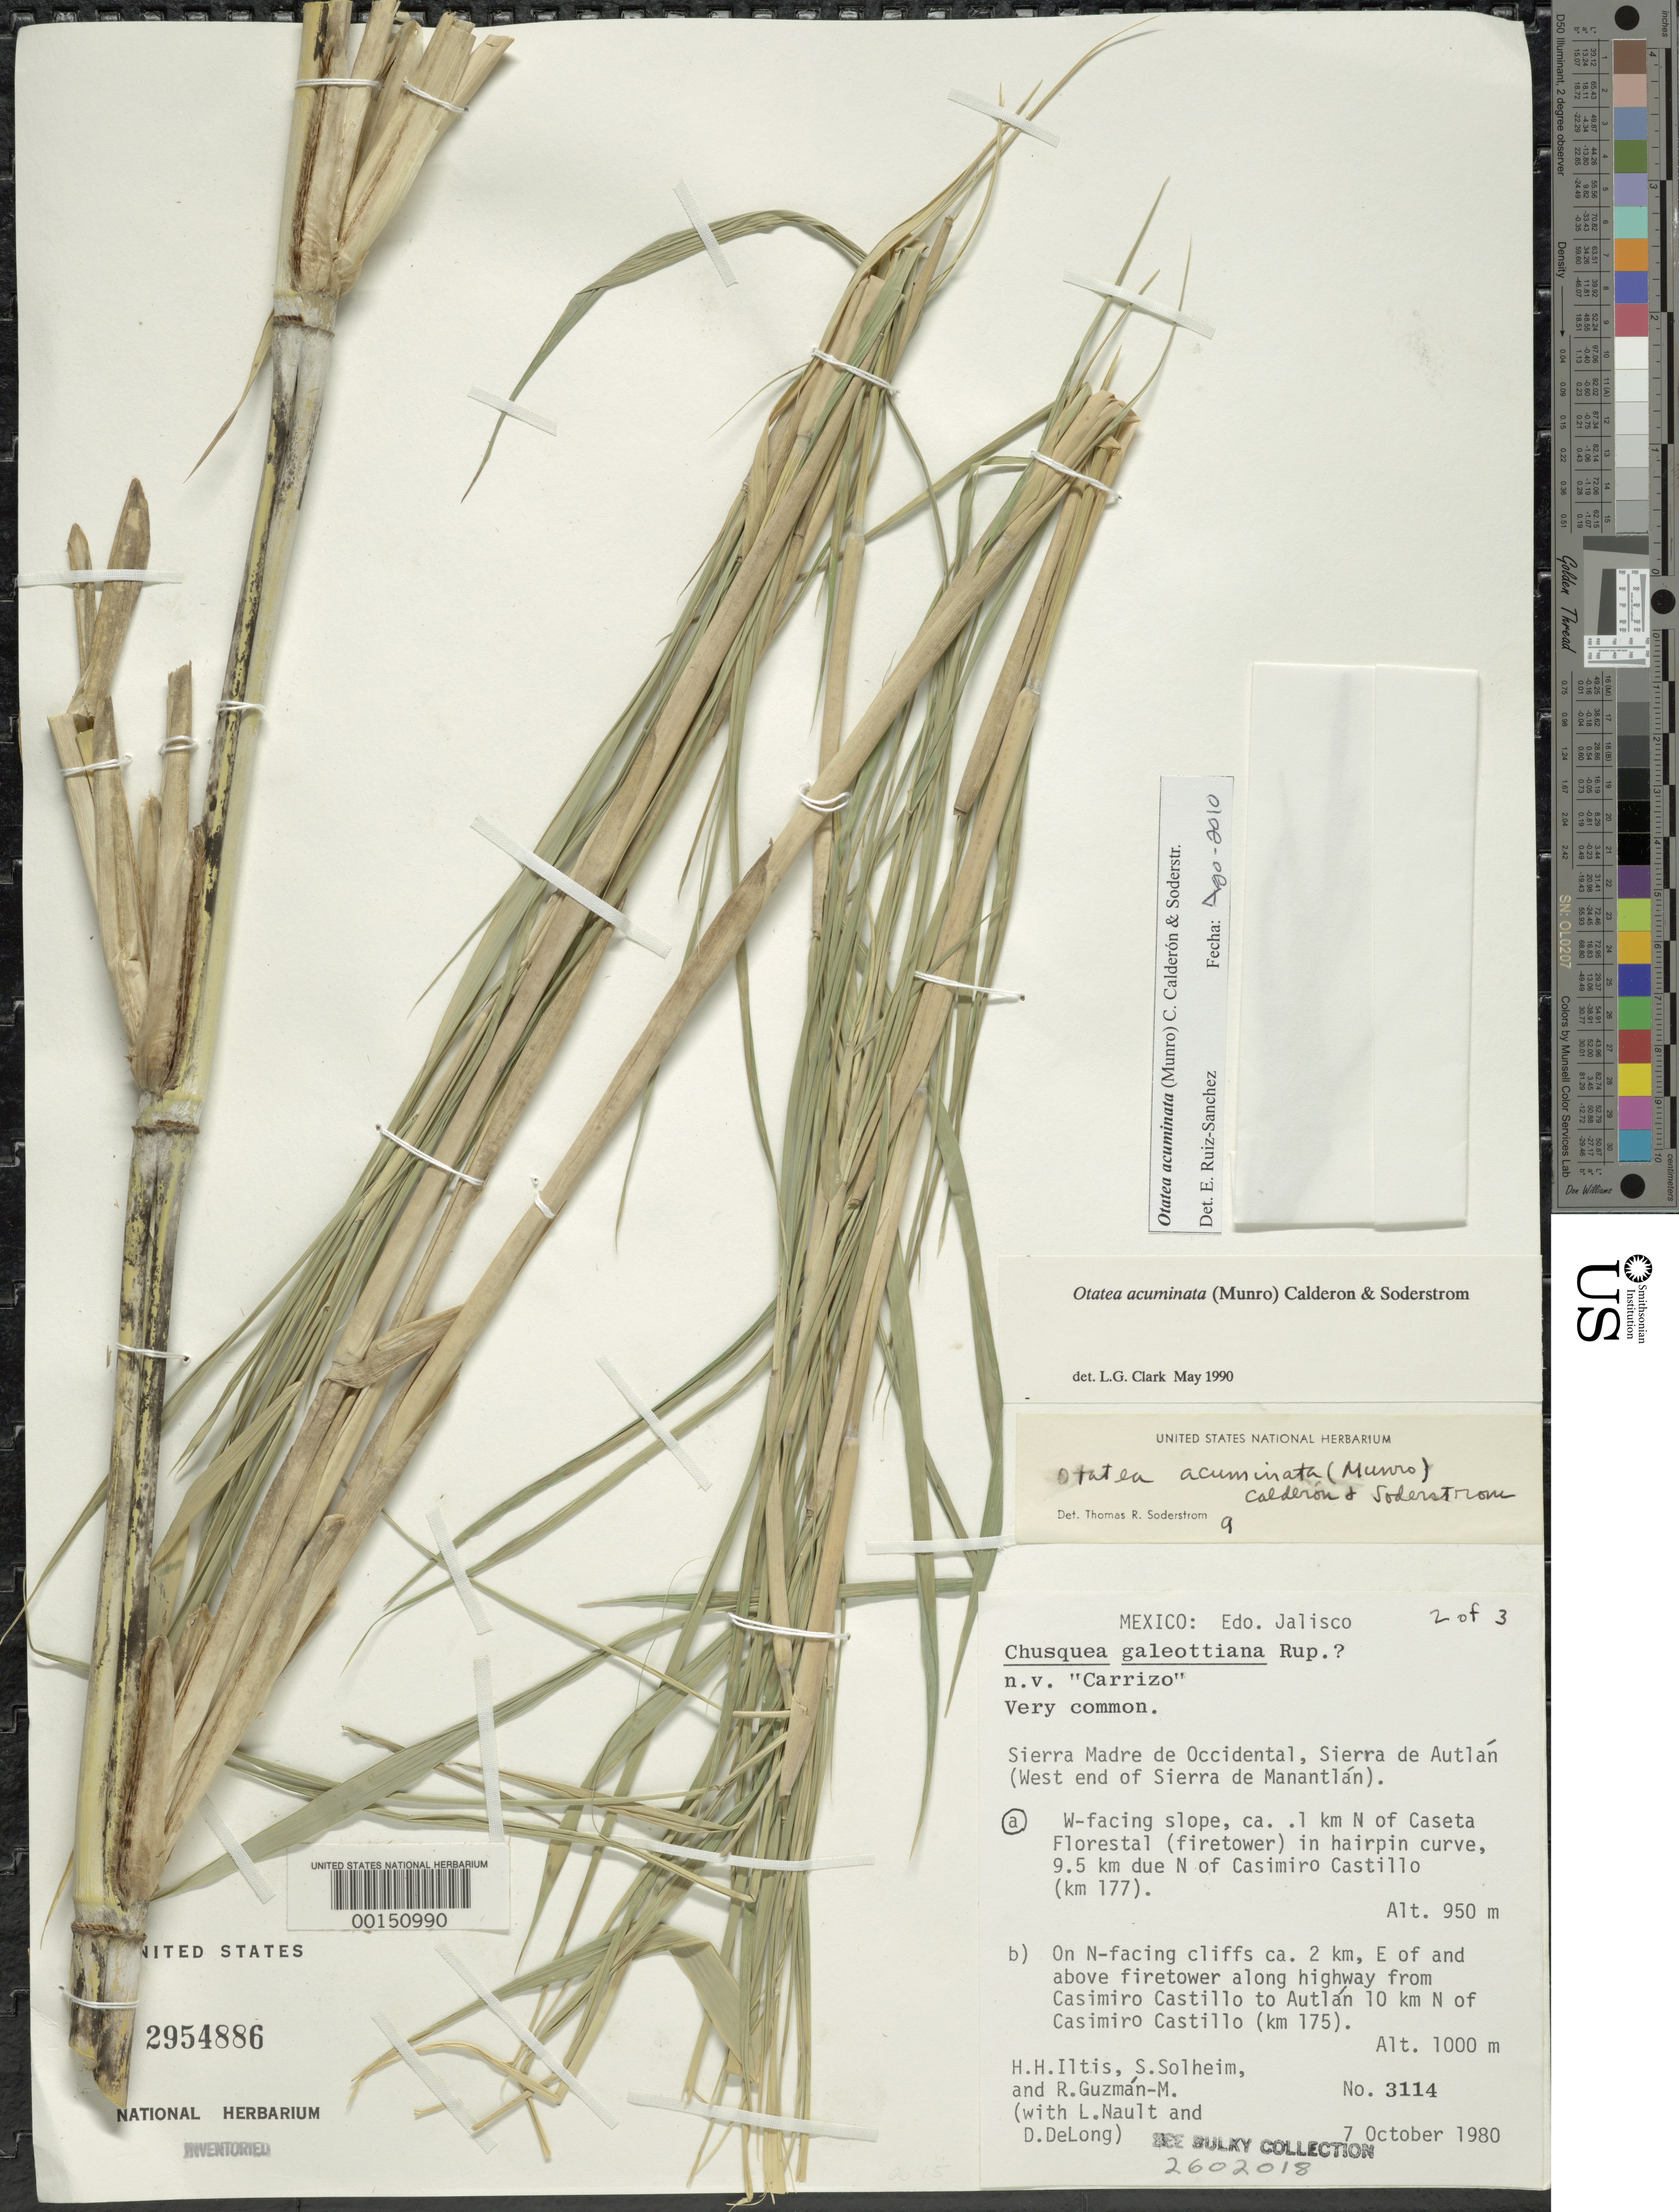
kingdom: Plantae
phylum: Tracheophyta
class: Liliopsida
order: Poales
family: Poaceae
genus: Otatea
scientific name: Otatea acuminata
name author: (Munro) C. E. Calderón & Soderstr.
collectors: H. H. Iltis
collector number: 3114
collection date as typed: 07 Oct 1980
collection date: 1980-10-07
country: Mexico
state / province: Jalisco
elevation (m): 950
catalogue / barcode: US 2954886